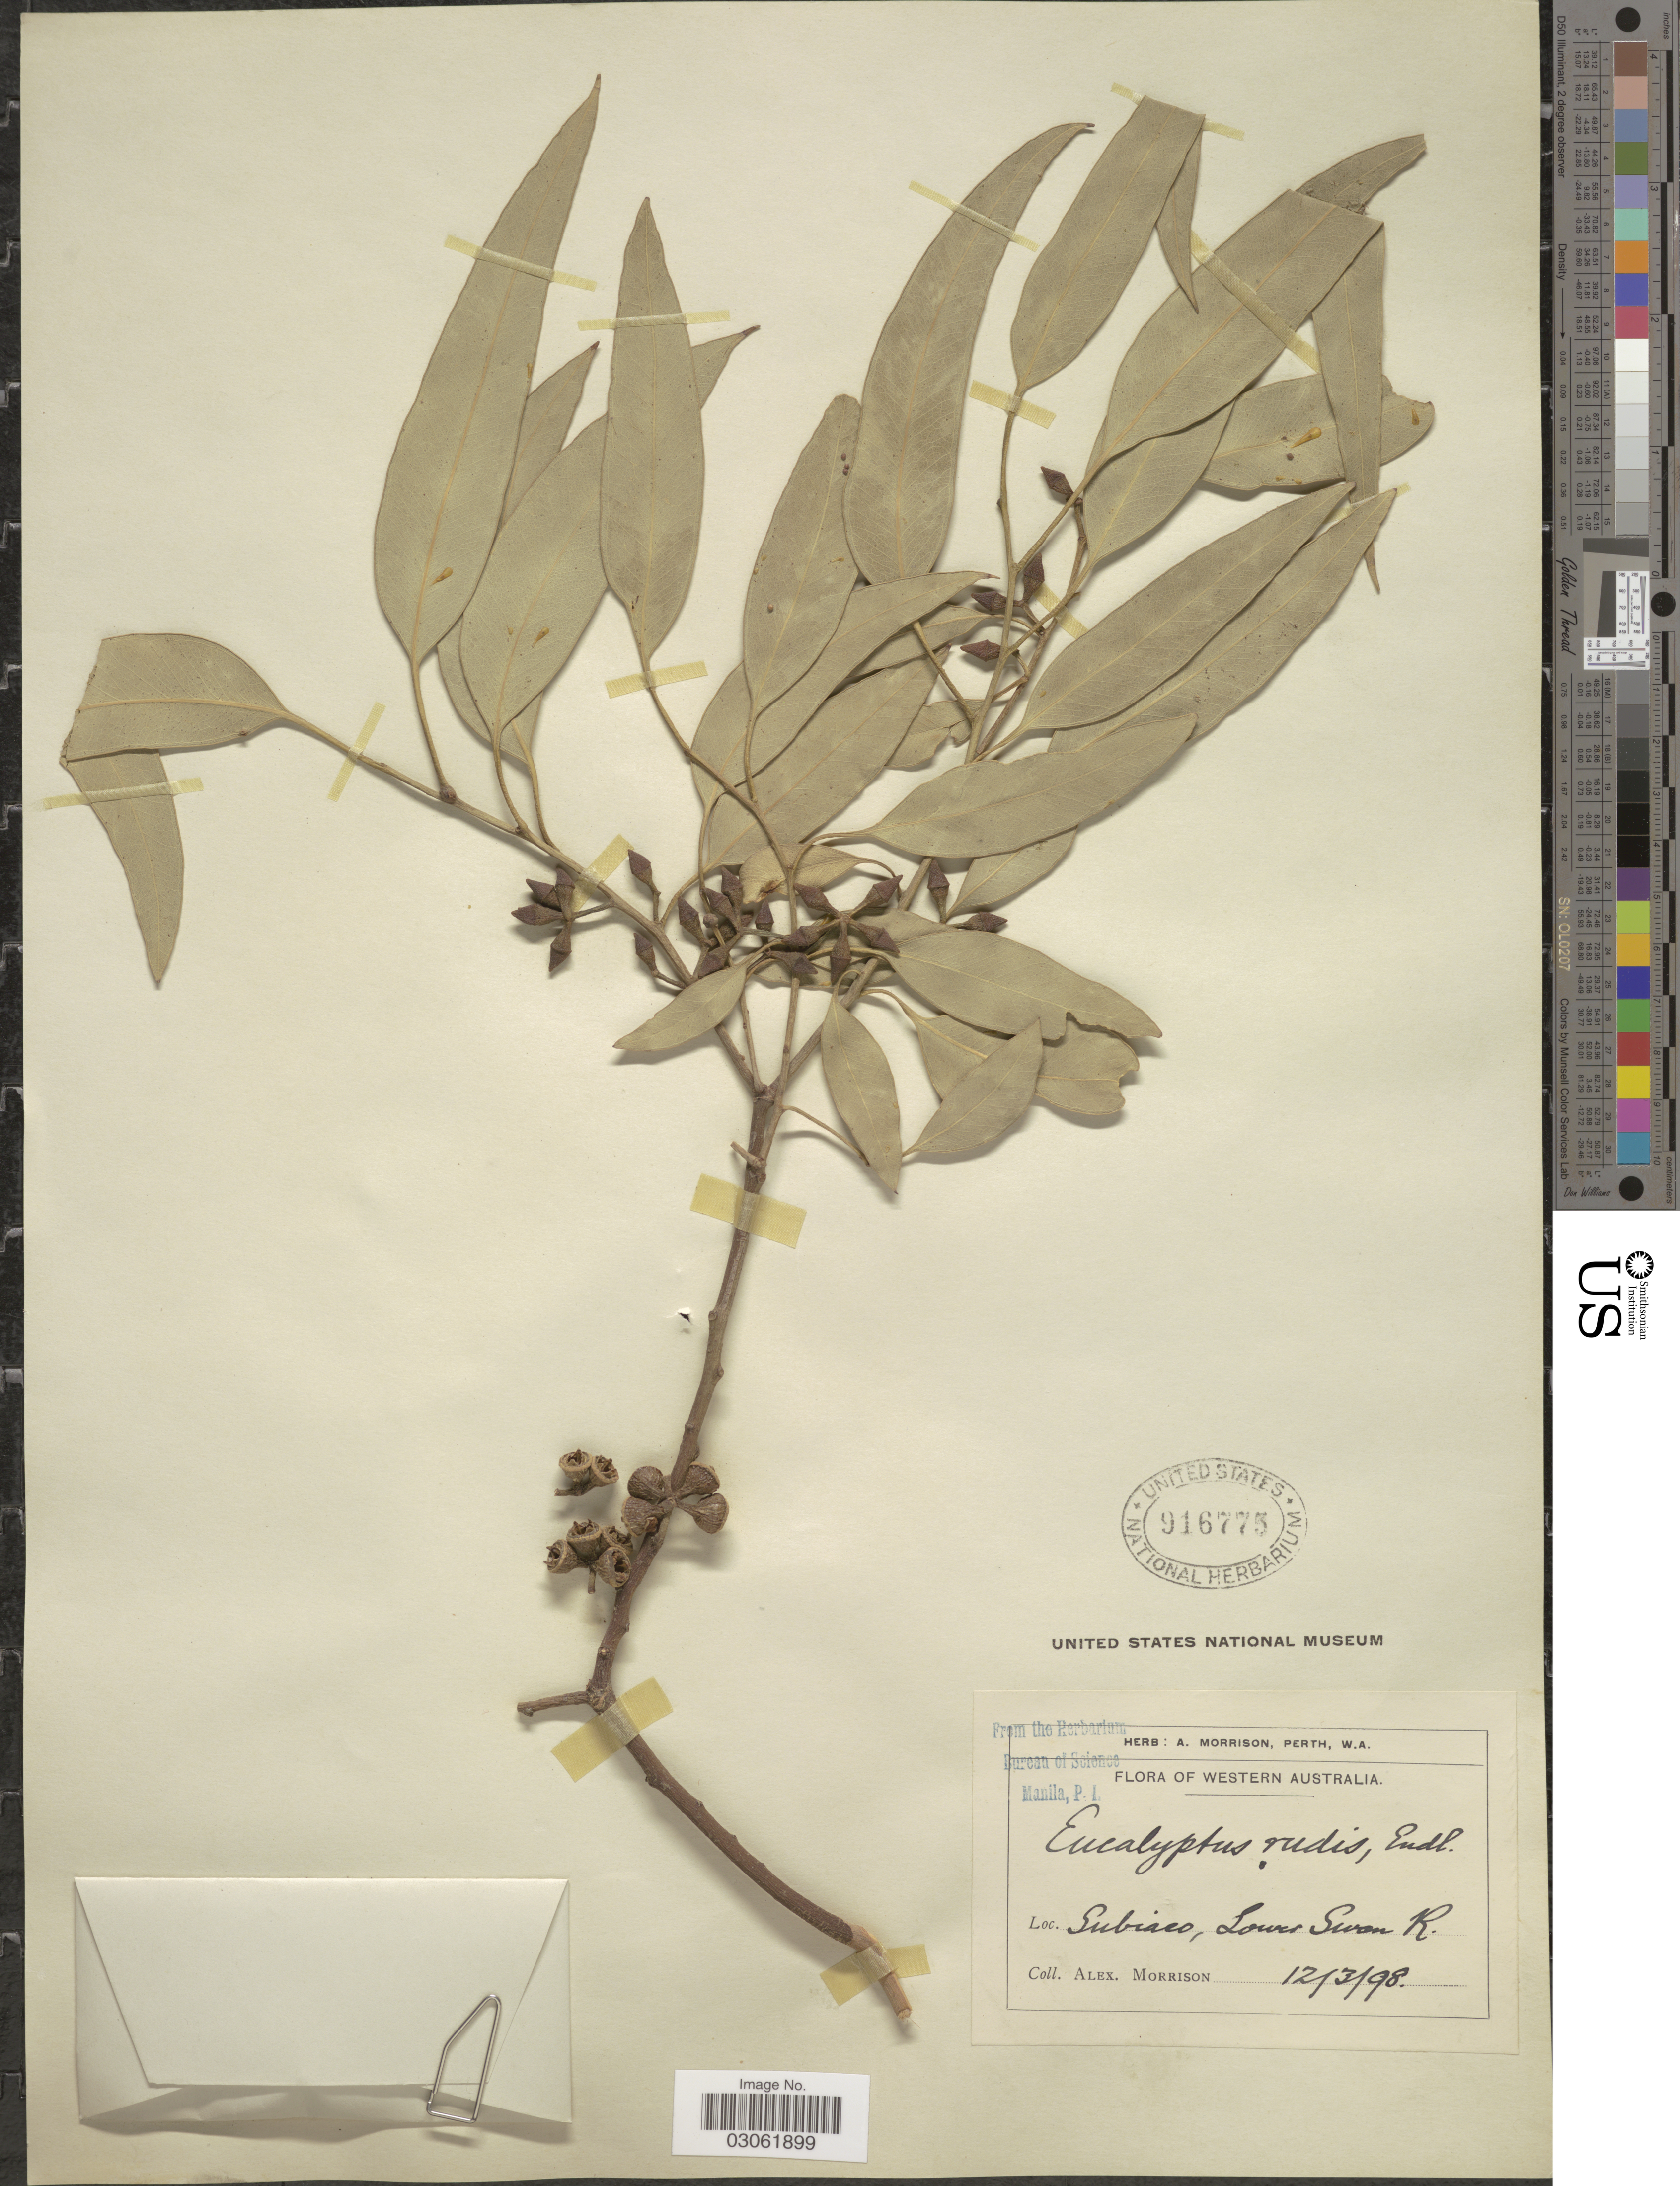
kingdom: Plantae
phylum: Tracheophyta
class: Magnoliopsida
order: Myrtales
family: Myrtaceae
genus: Eucalyptus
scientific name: Eucalyptus rudis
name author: Endl.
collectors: A. Morrison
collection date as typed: Transcribed d/m/y: 12/3/98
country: Australia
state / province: Western Australia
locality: Subiaco, Lower Swan R.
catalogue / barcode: US 916775